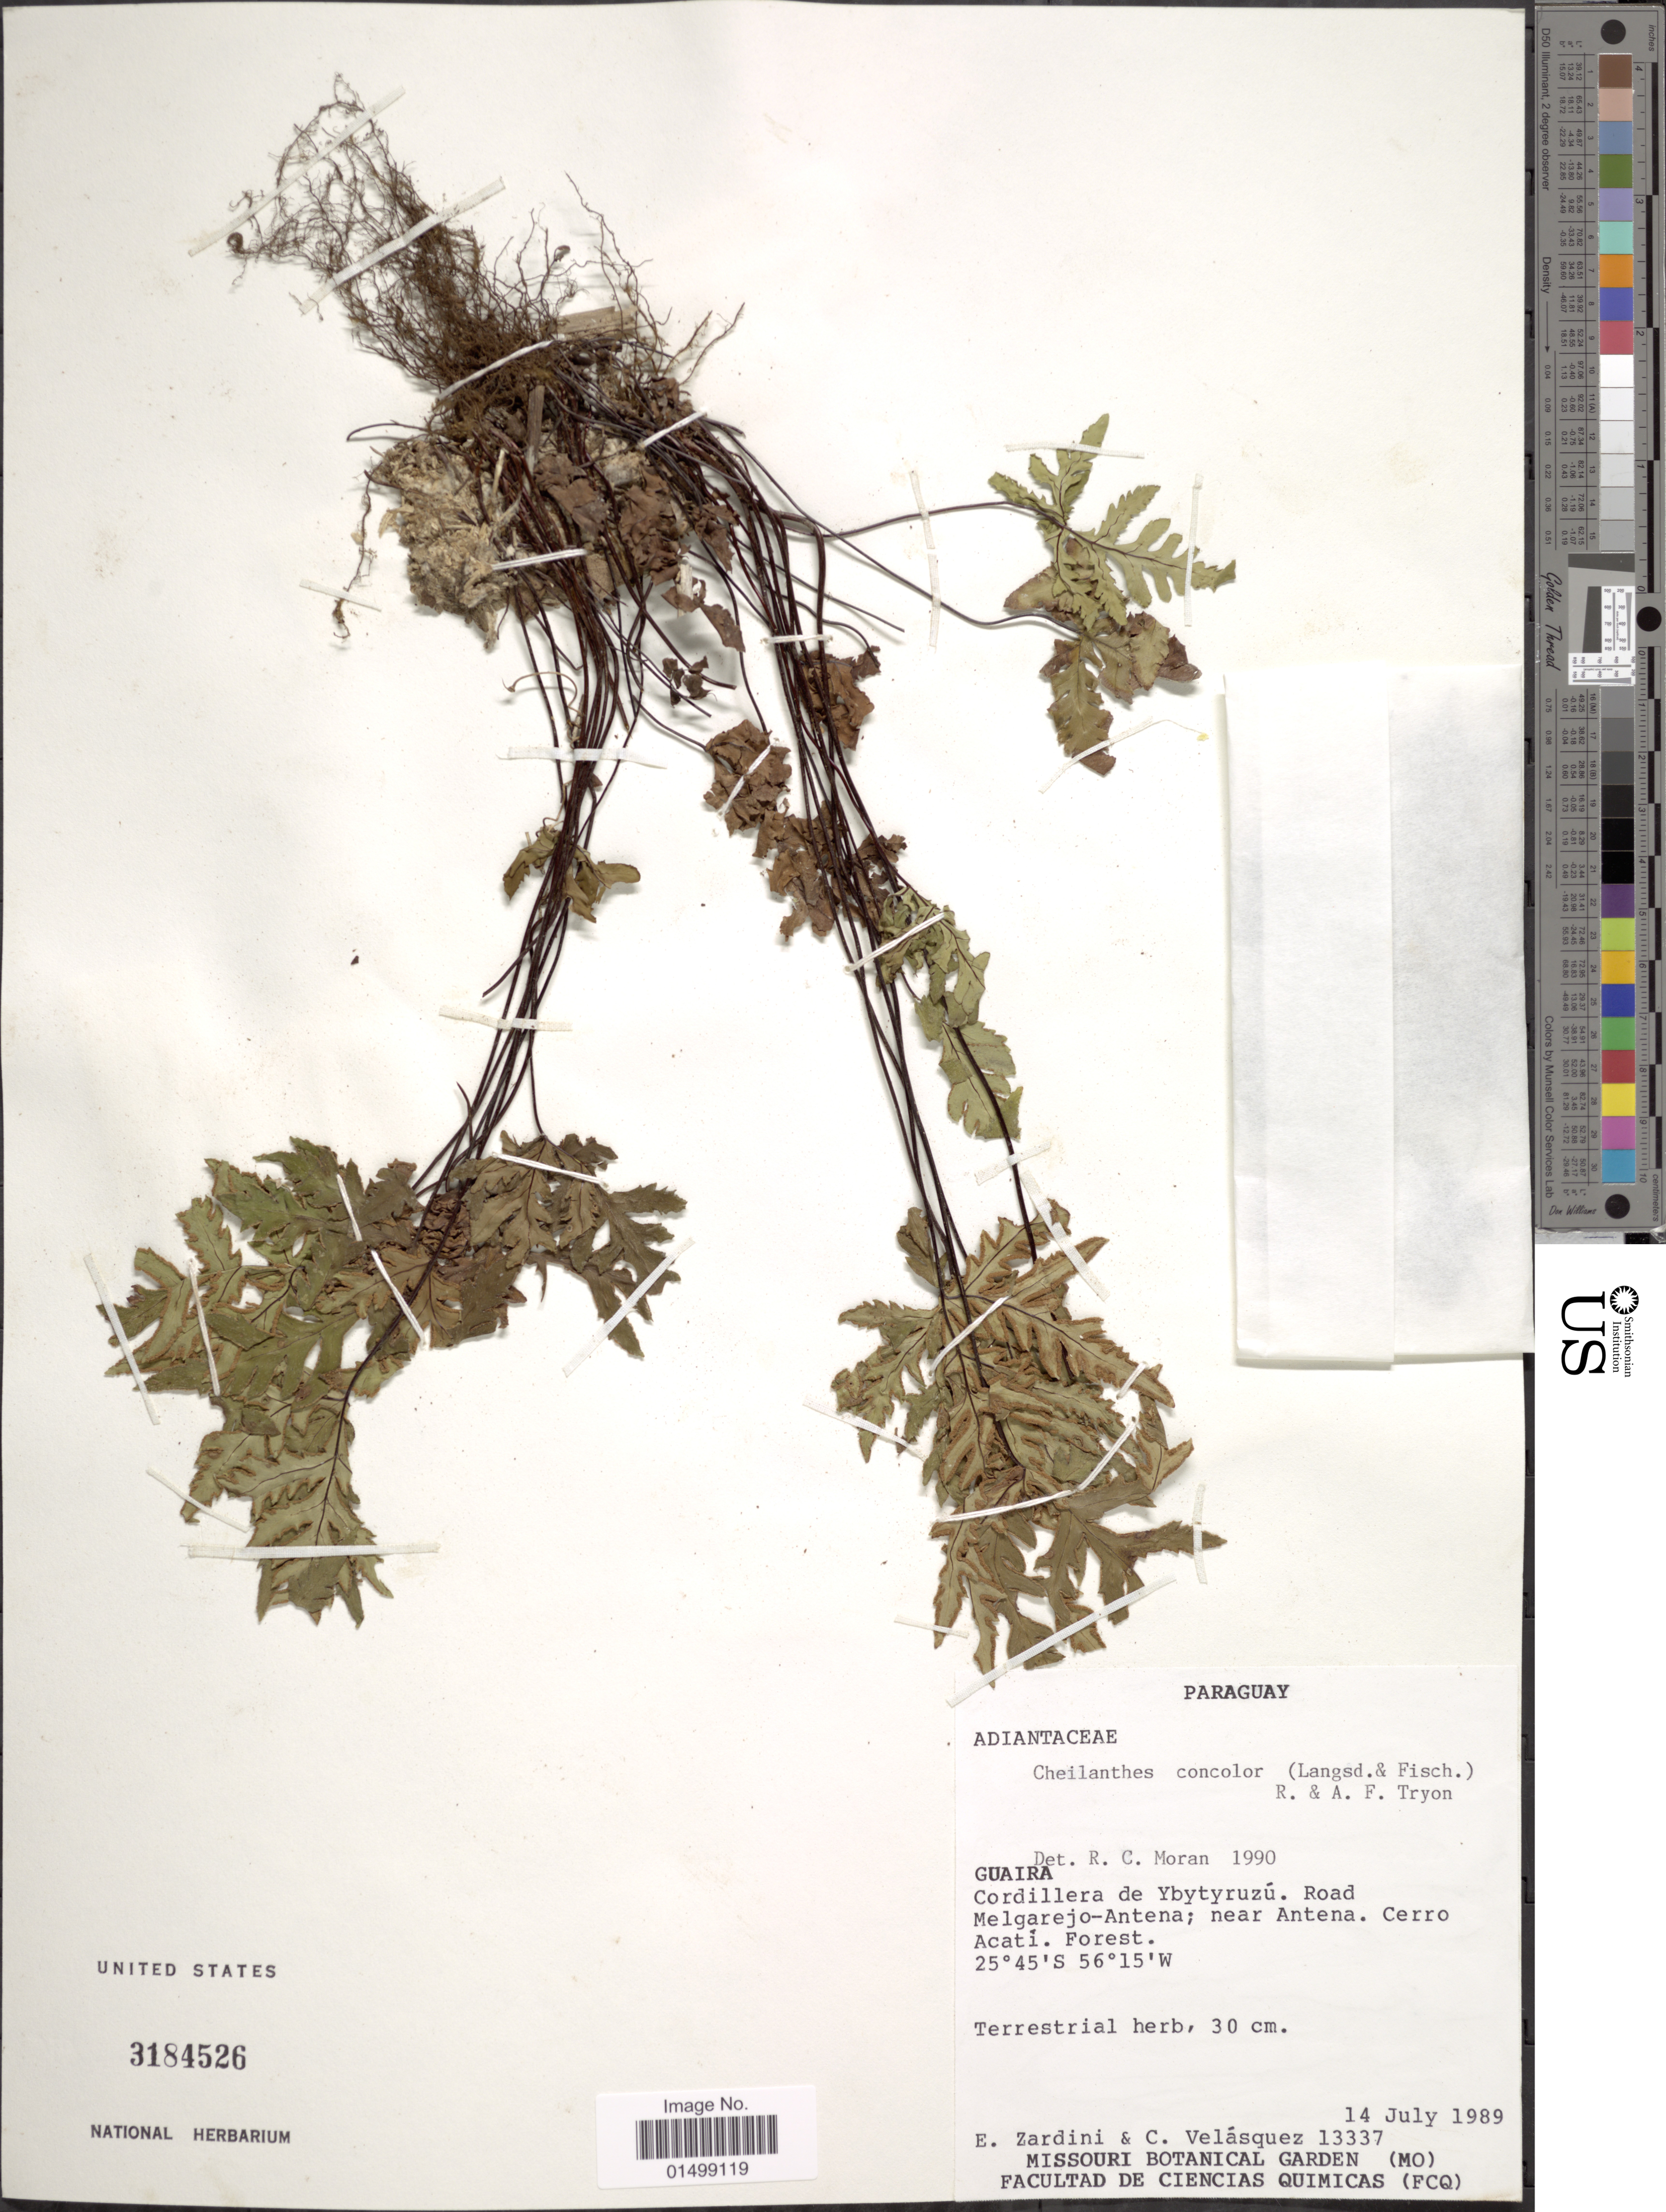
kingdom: Plantae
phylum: Tracheophyta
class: Polypodiopsida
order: Polypodiales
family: Pteridaceae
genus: Cheilanthes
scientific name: Cheilanthes concolor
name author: (Langsd. & Fisch.) R.M. Tryon & A.F. Tryon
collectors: E. M. Zardini & C. Velásquez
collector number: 13337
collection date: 1989-07-14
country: Paraguay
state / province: Guaira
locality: Cordillera de Ybytyruzú. Road Melgarejo-Antena; near Antena. Cerro Acati.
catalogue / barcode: US 3184526